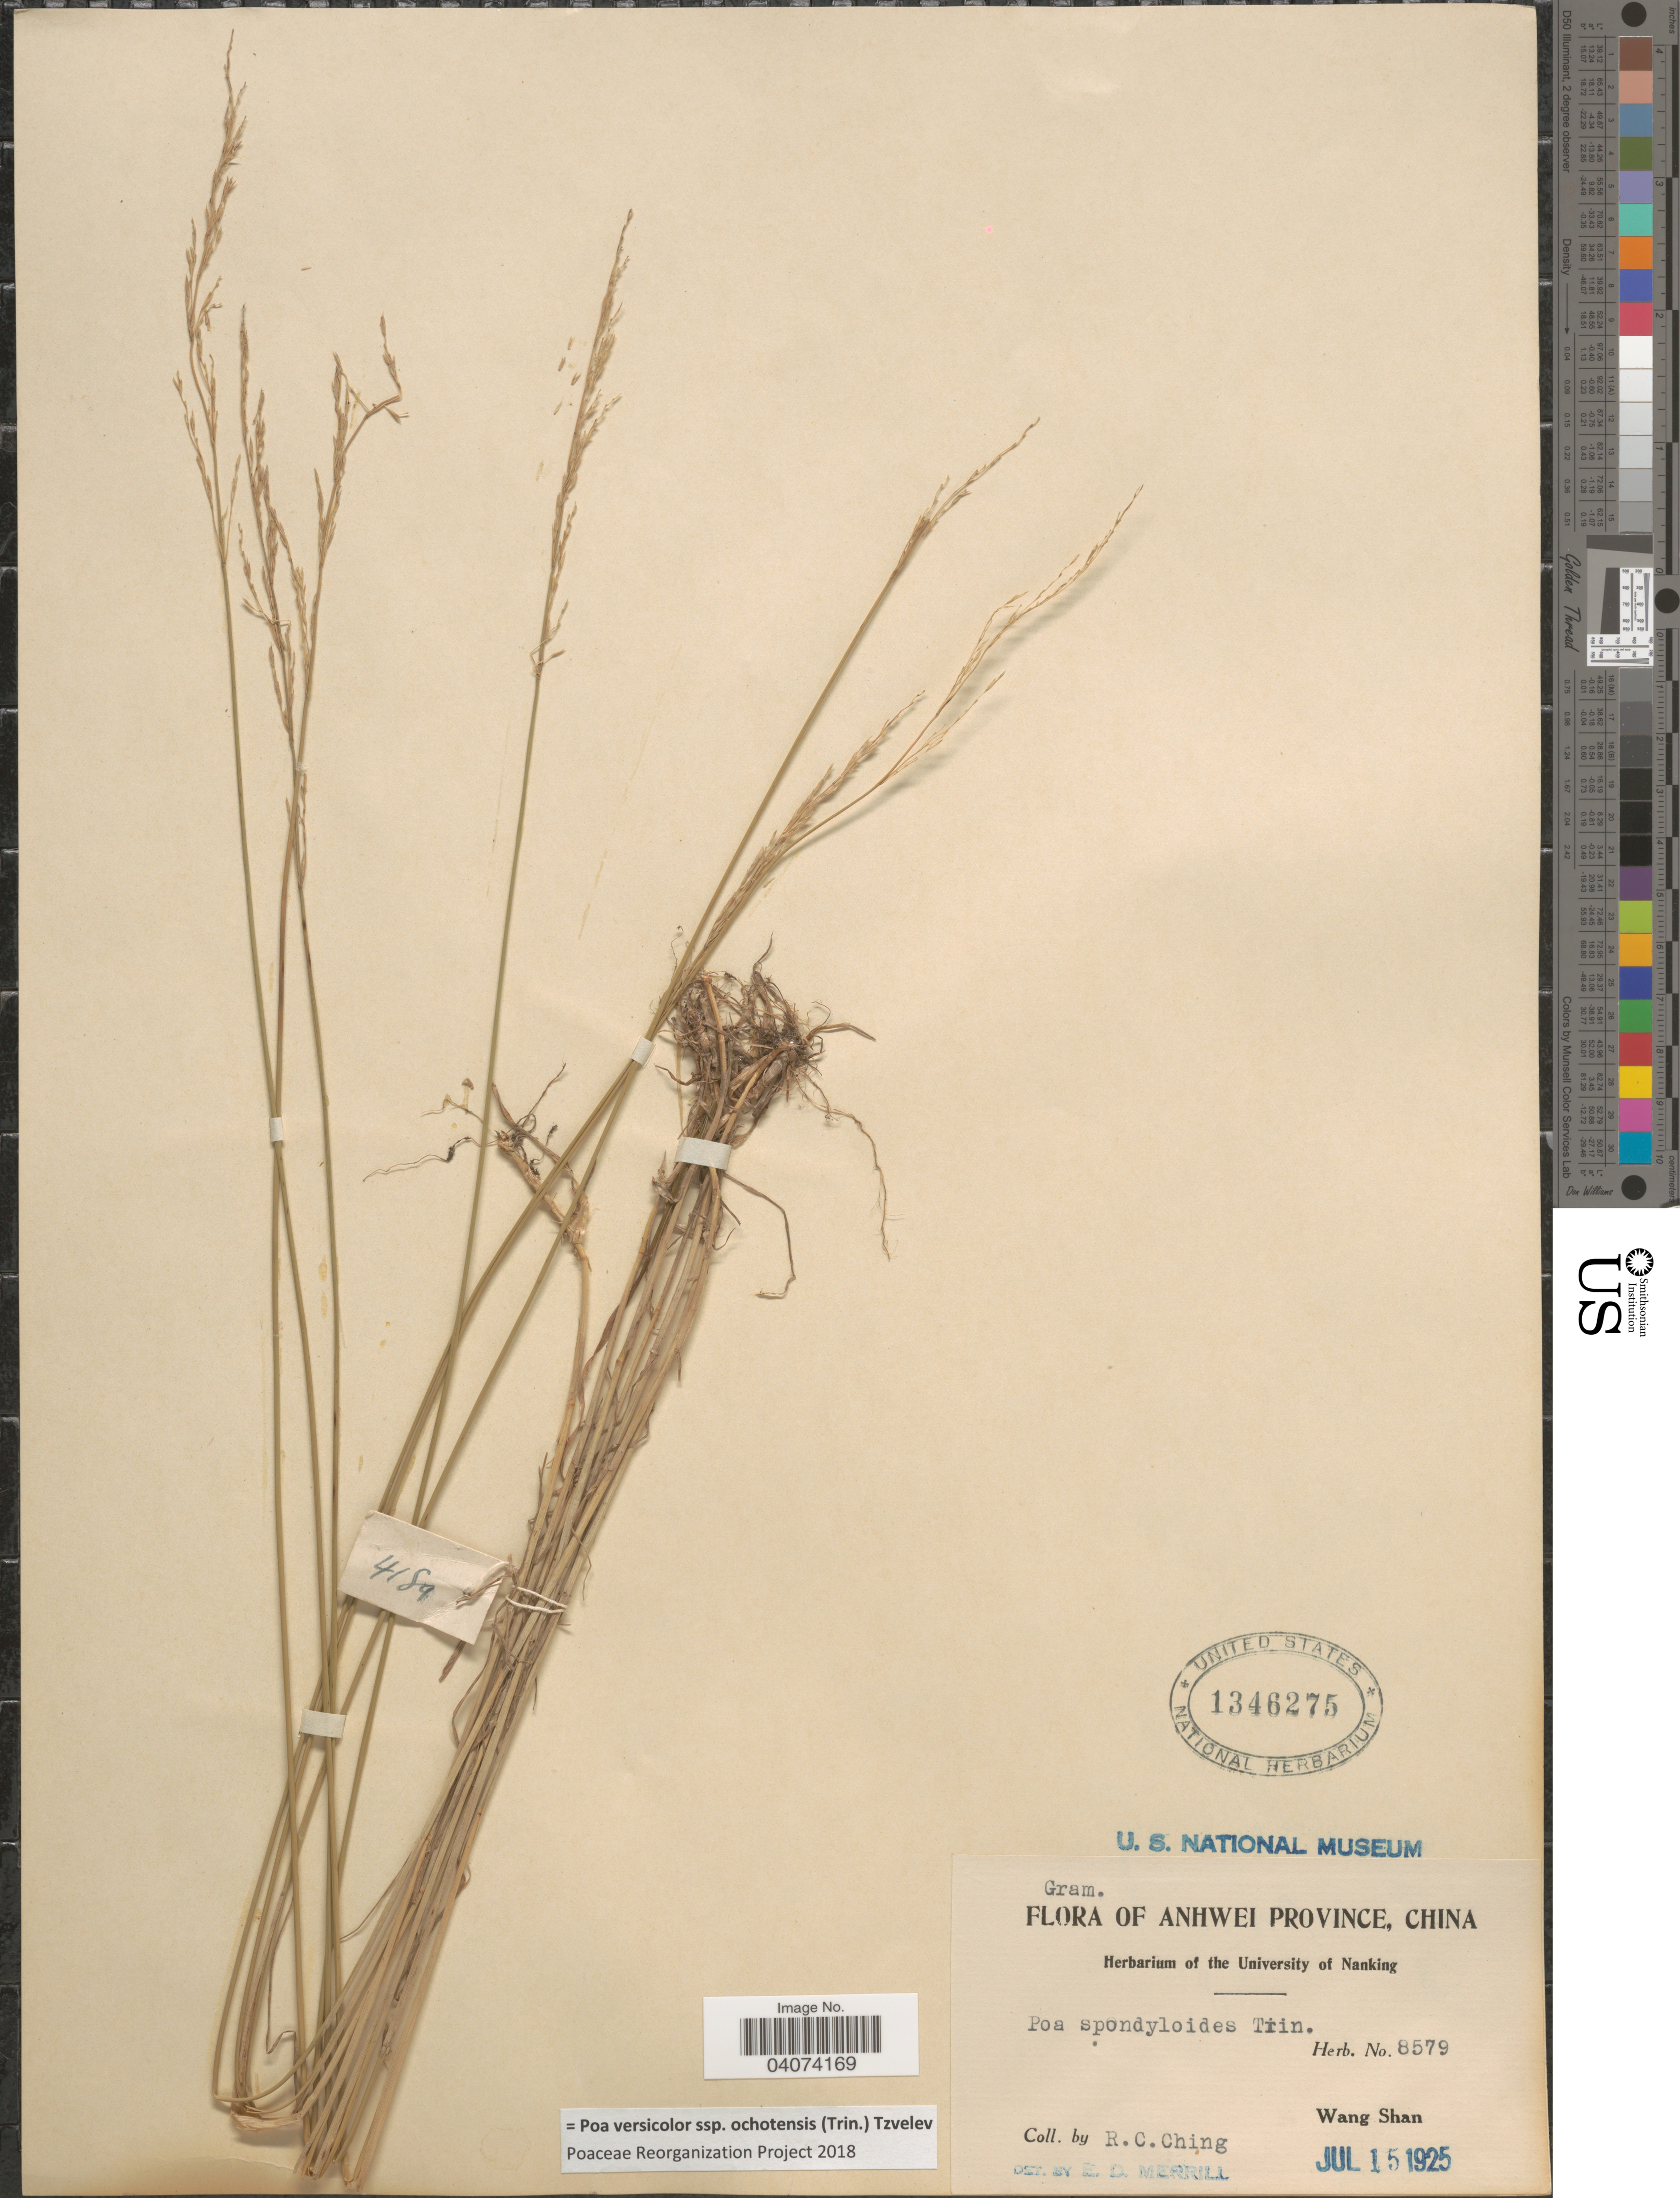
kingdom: Plantae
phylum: Tracheophyta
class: Liliopsida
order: Poales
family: Poaceae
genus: Poa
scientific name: Poa versicolor subsp. ochotensis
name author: (Trin.) Tzvelev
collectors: R. C. Ching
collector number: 8579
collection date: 1925-07-15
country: China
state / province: Anhui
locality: Anhwei Province. Wang Shan.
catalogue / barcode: US 1346275